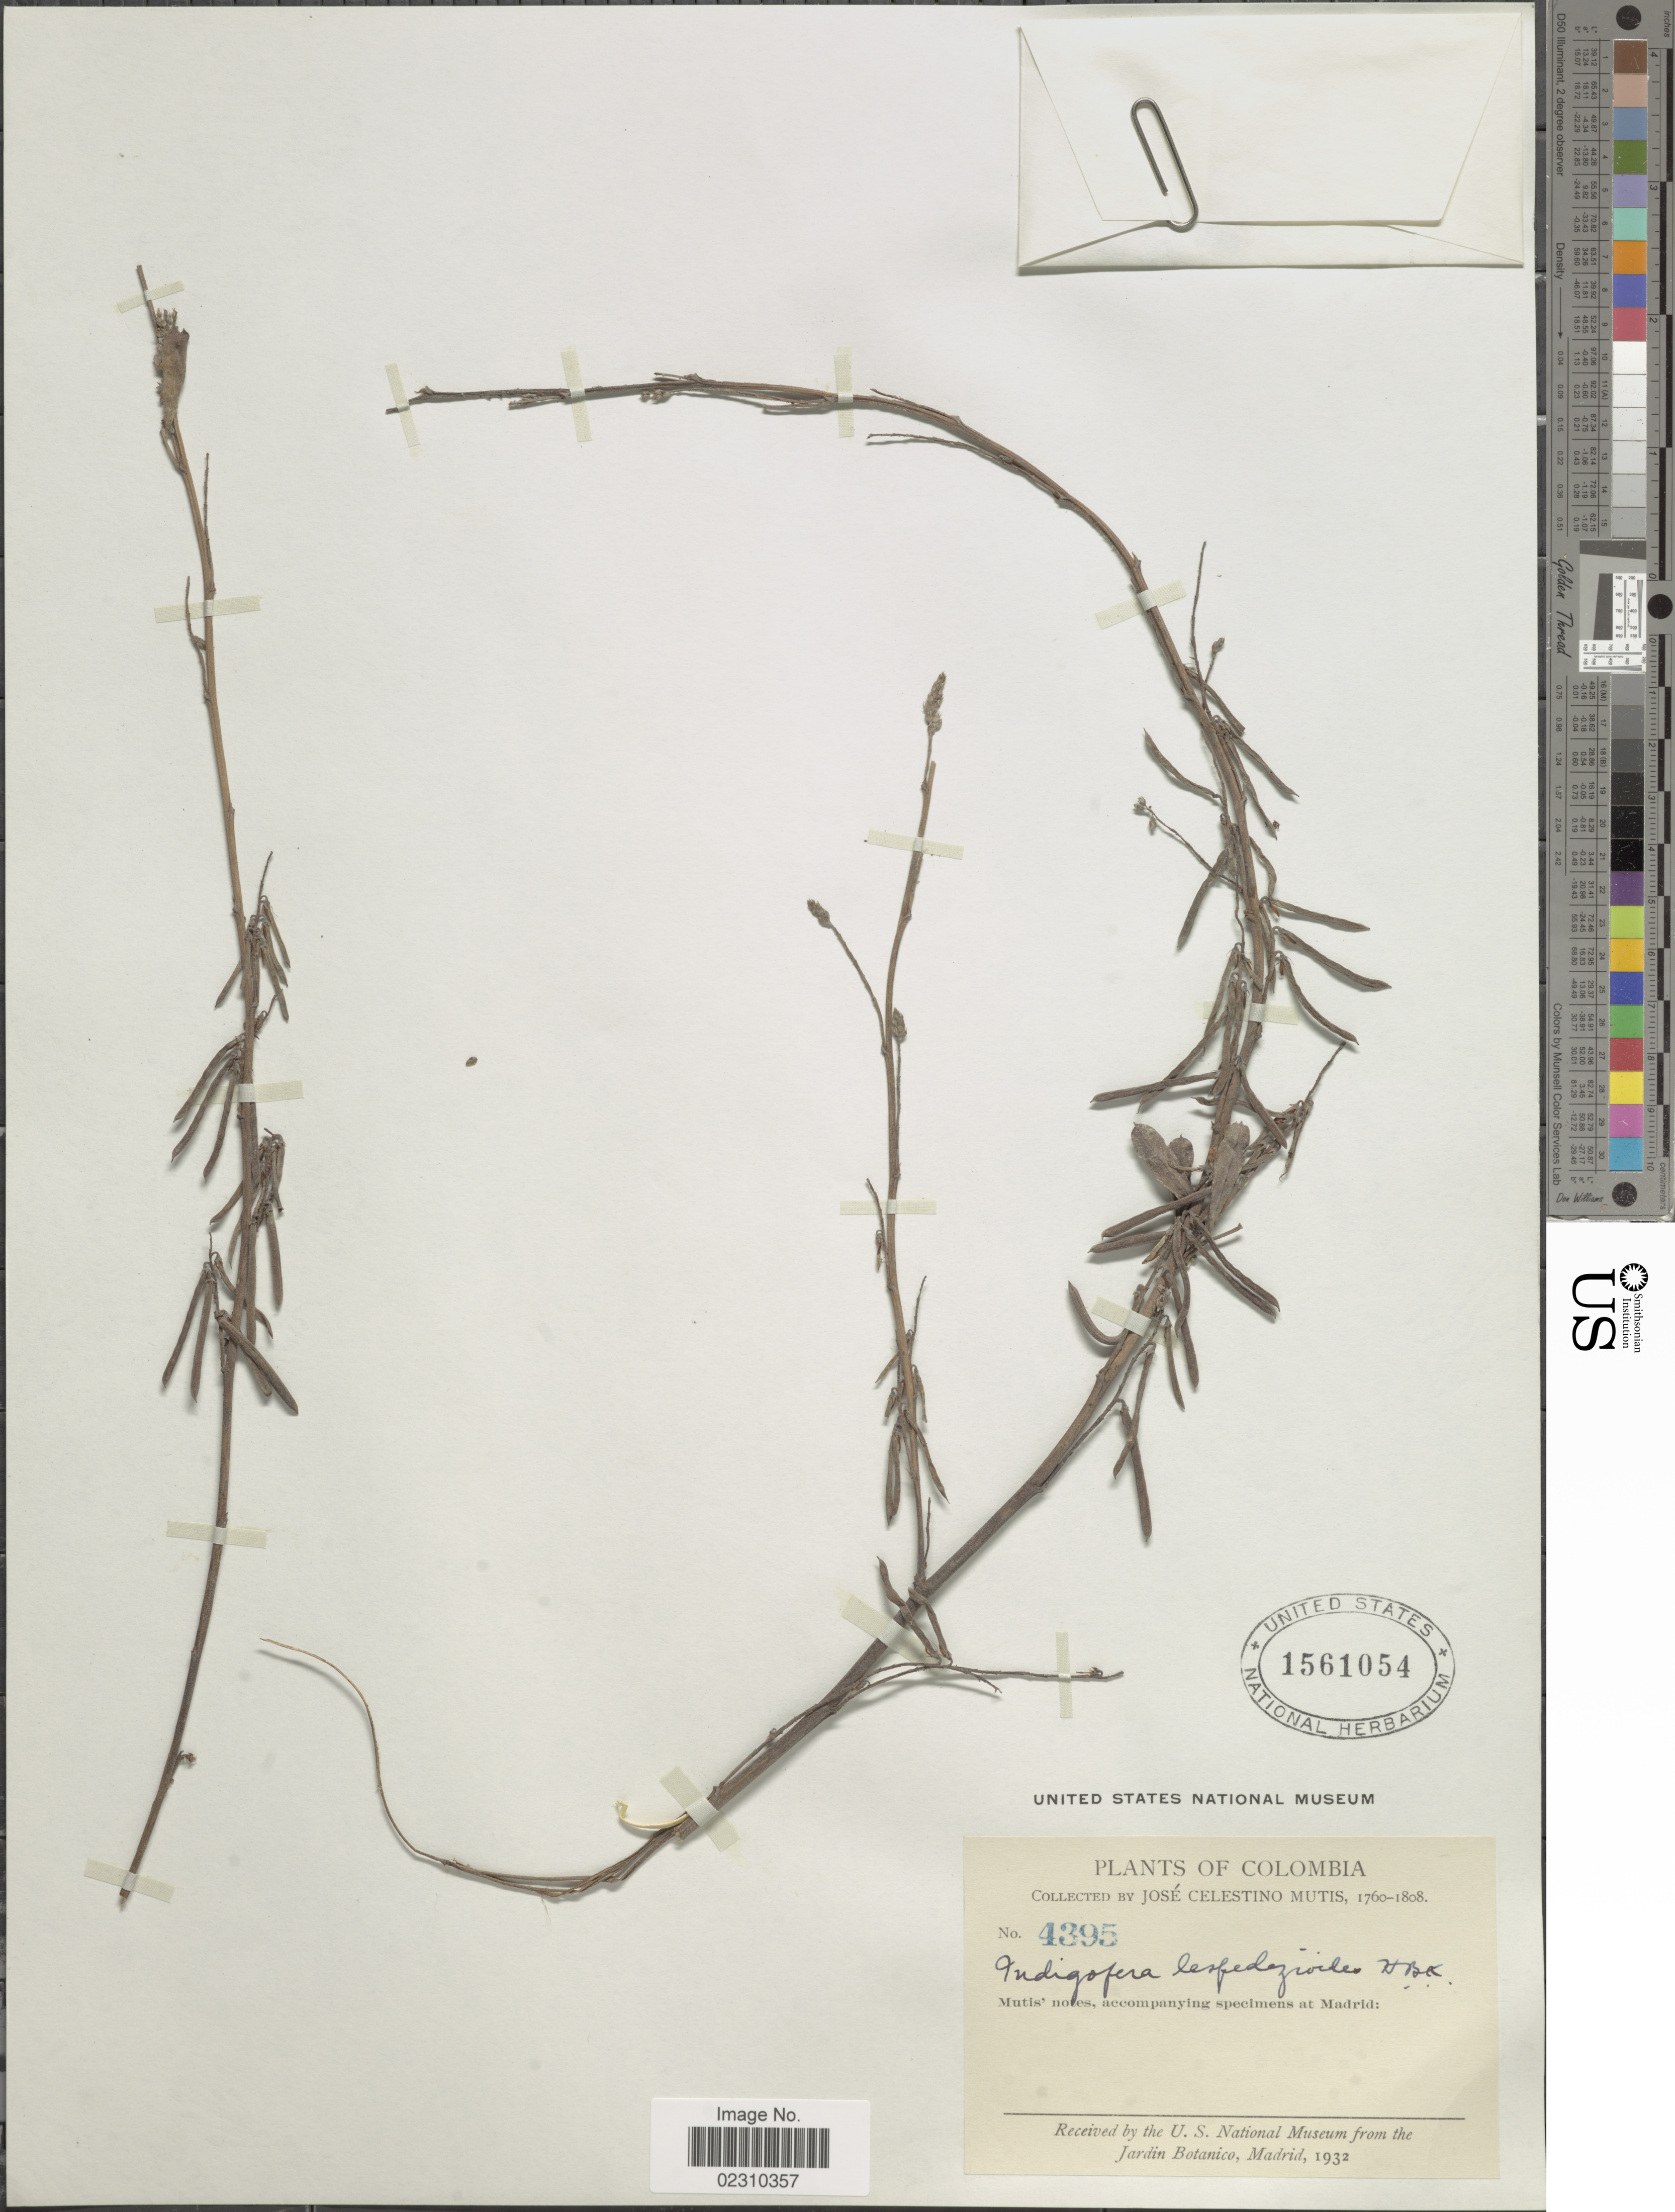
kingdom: Plantae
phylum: Tracheophyta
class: Magnoliopsida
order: Fabales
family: Fabaceae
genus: Indigofera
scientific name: Indigofera lespedezioides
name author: Kunth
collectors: J. C. B. Mutis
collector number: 4395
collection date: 1760/1808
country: Colombia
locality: Colombia.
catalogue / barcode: US 1561054